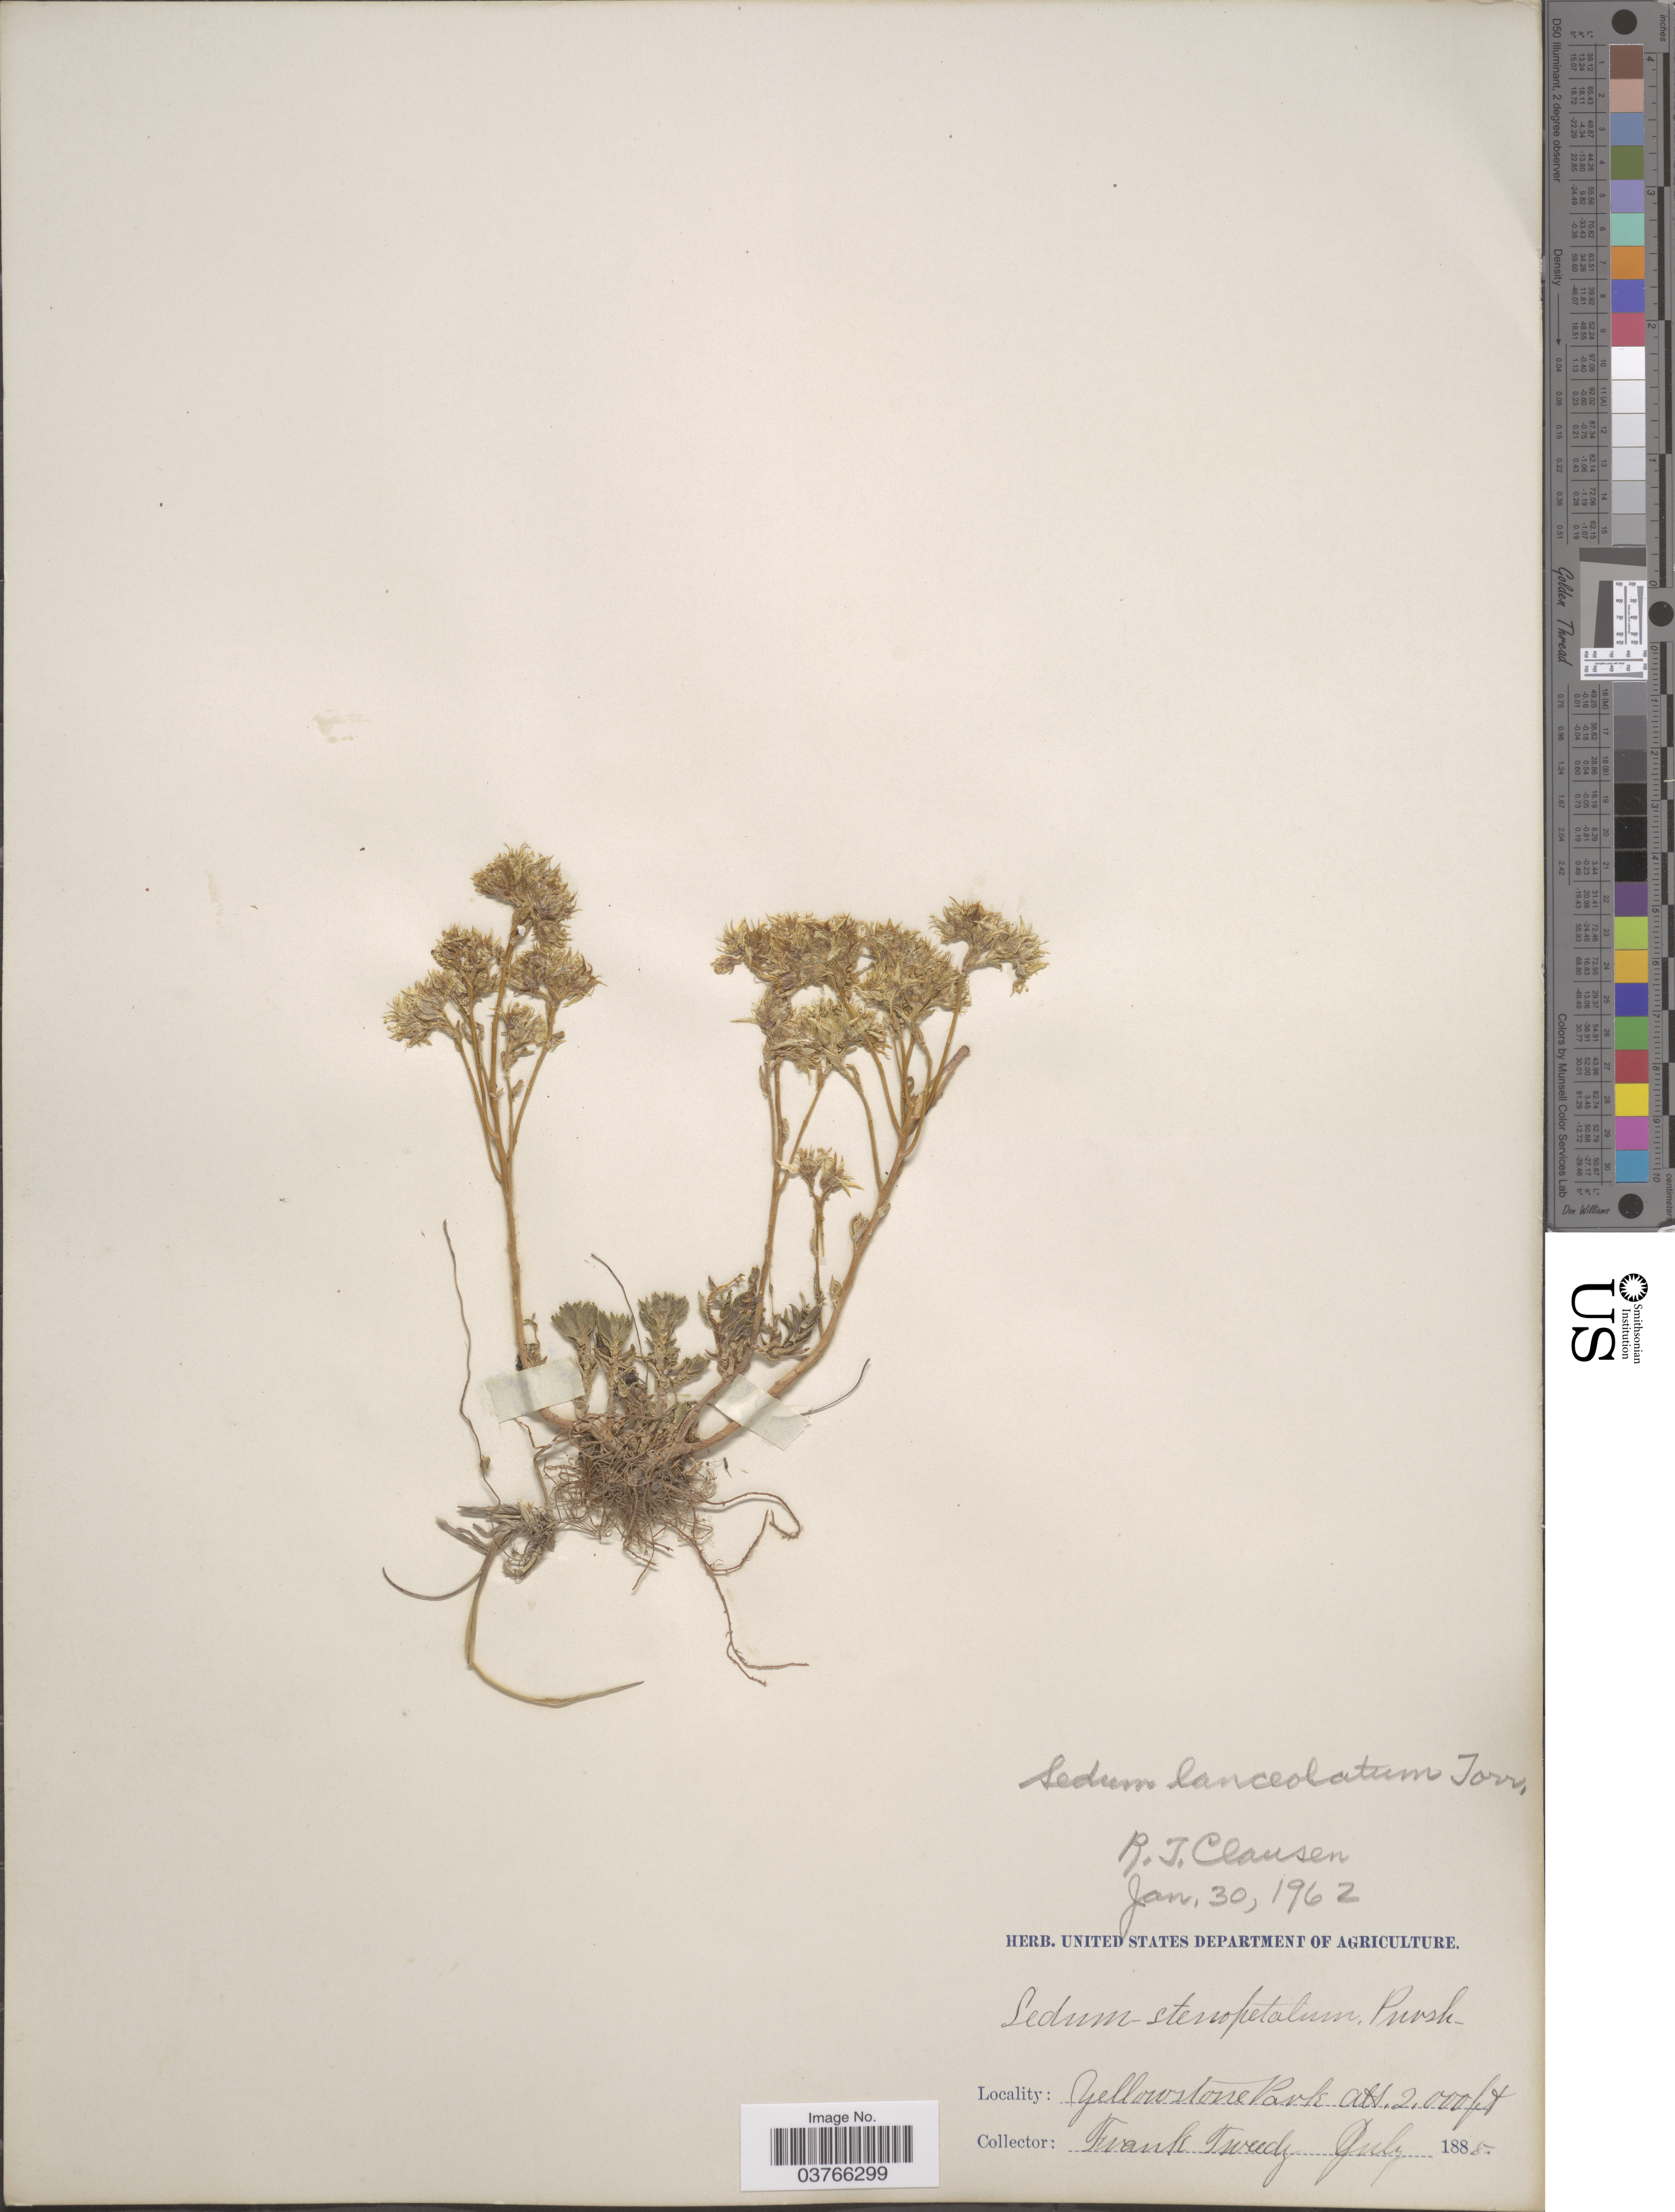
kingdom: Plantae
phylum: Tracheophyta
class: Magnoliopsida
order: Saxifragales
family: Crassulaceae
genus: Sedum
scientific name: Sedum lanceolatum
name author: Torr.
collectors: F. Tweedy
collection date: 1888-07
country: United States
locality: Yellowstone Park.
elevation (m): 610